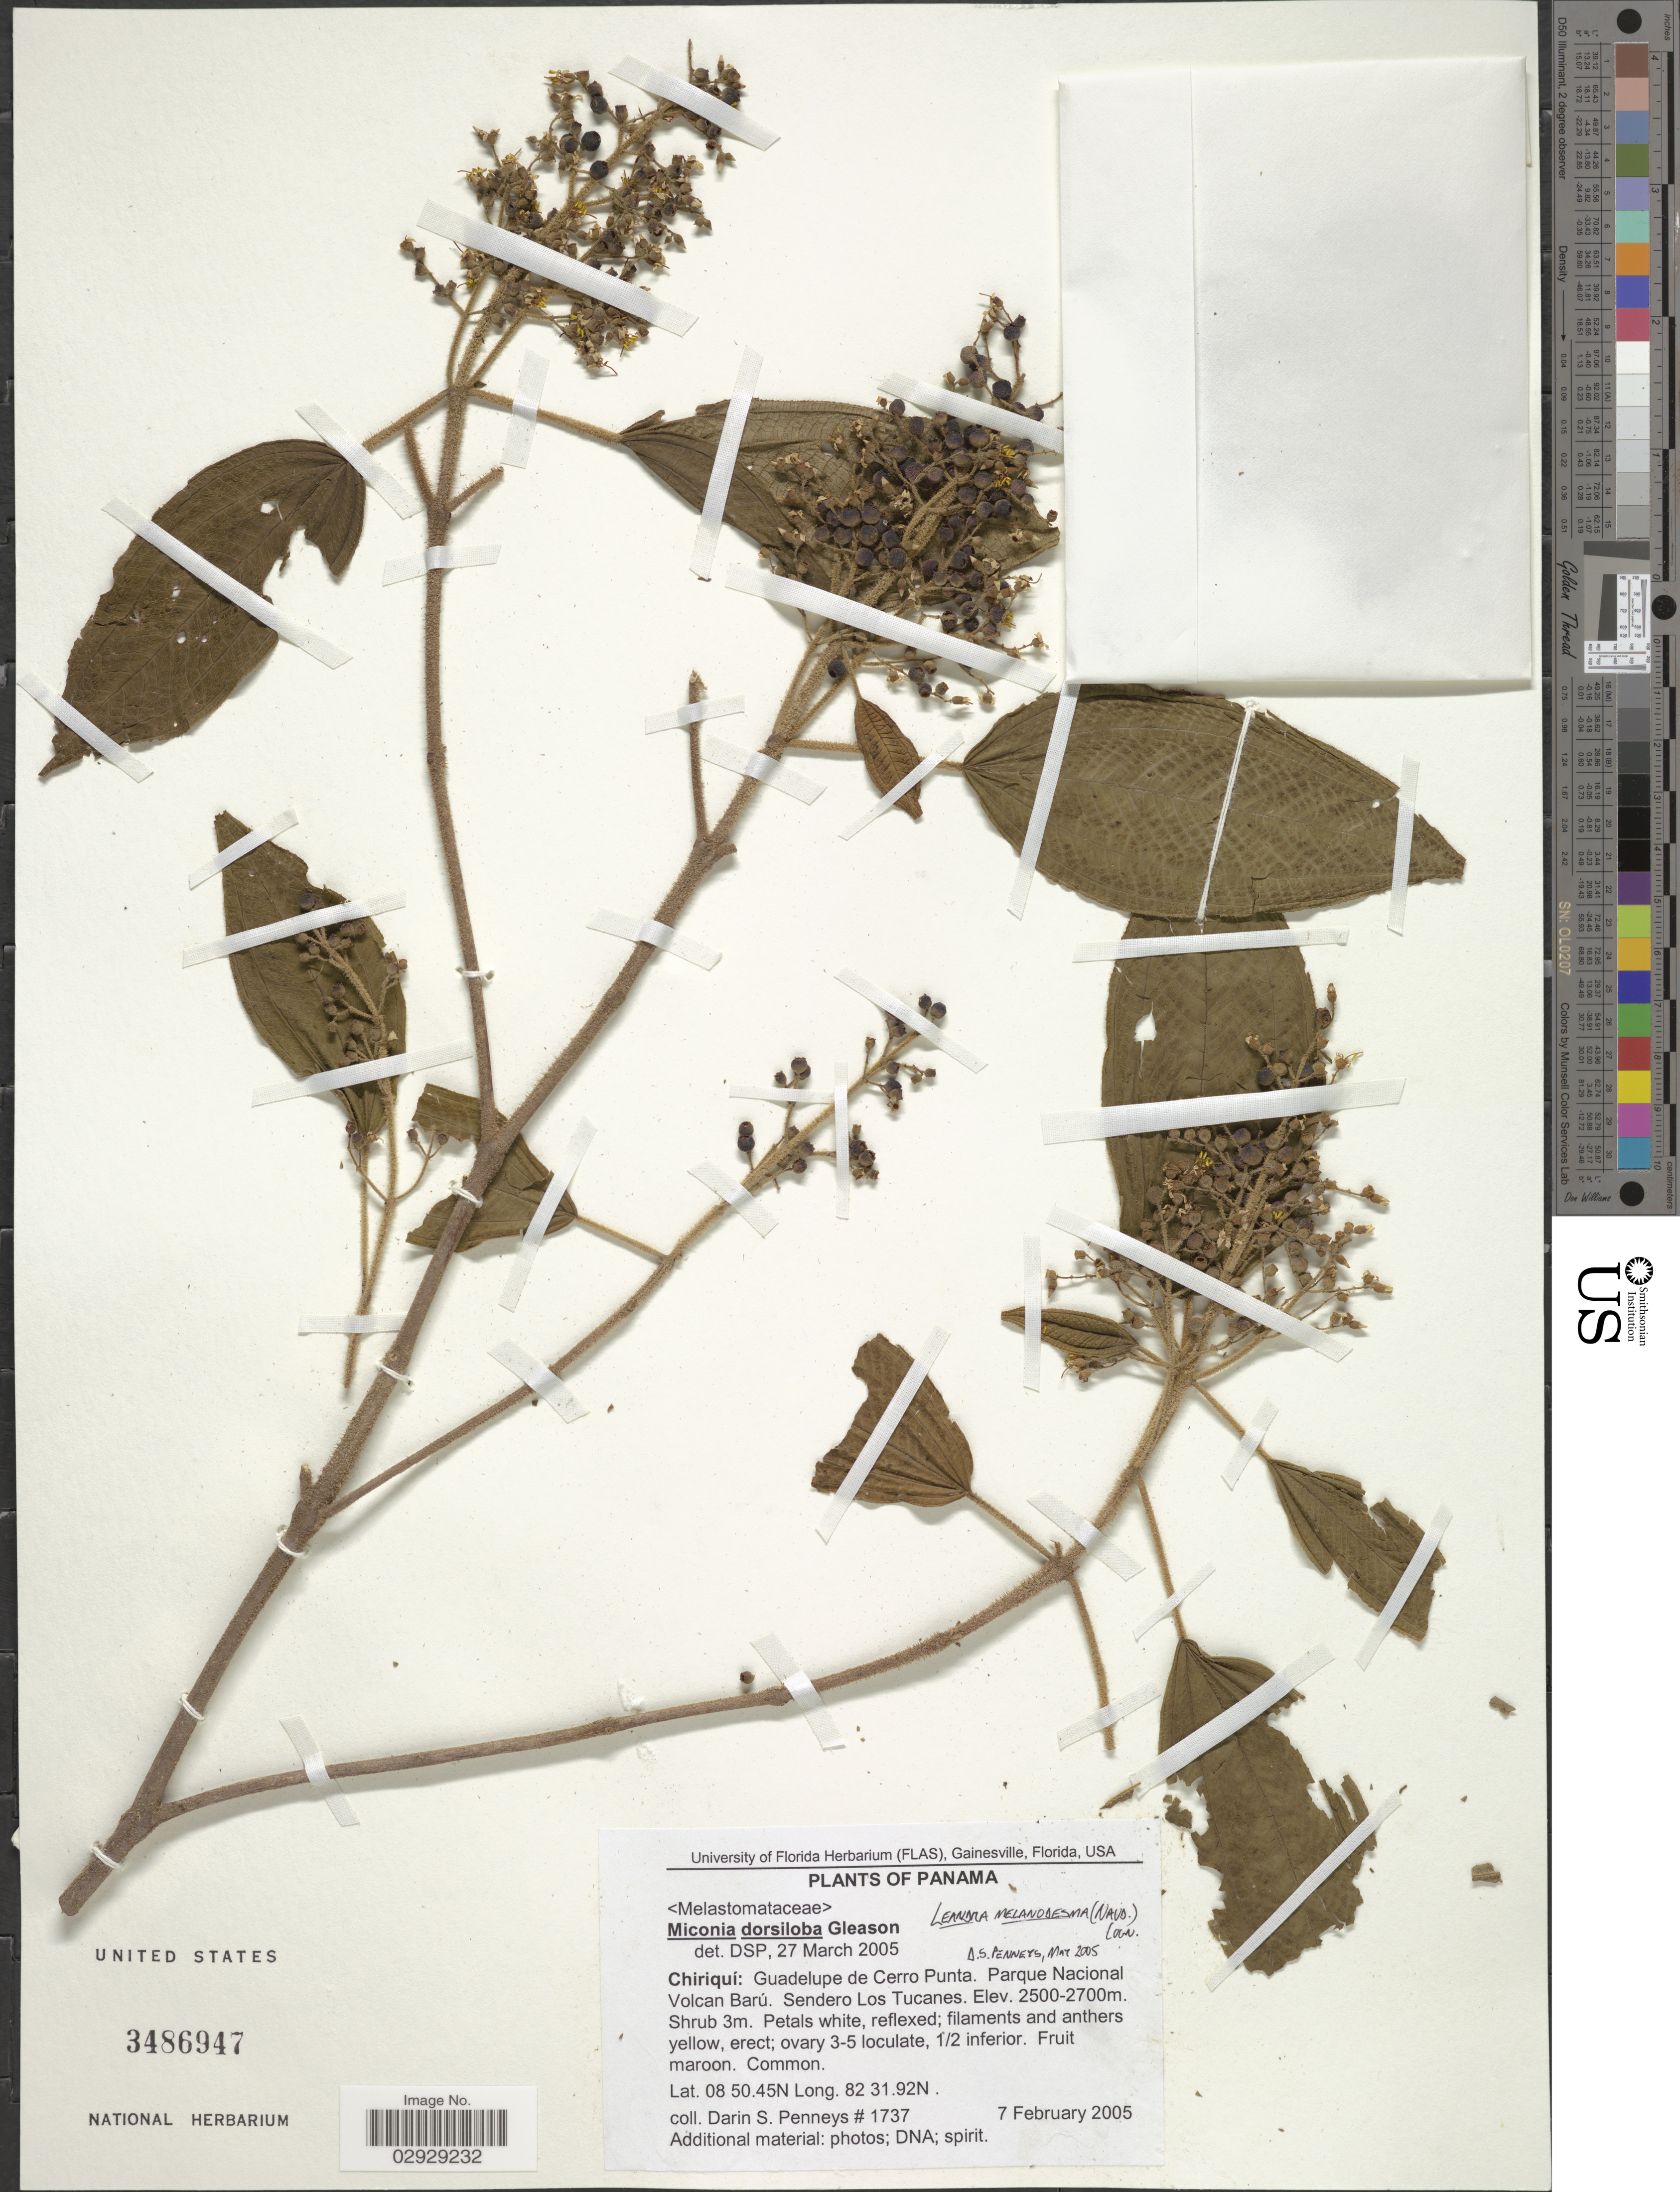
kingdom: Plantae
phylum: Tracheophyta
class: Magnoliopsida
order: Myrtales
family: Melastomataceae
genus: Leandra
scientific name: Leandra melanodesma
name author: (Naudin) Cogn.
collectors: D. S. Penneys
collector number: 1737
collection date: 2005-02-07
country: Panama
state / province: Chiriqui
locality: Guadelupe de Cerro Punta. Parque Nacional Volcan Barú. Sendero Los Tucanes.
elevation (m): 2500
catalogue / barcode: US 3486947